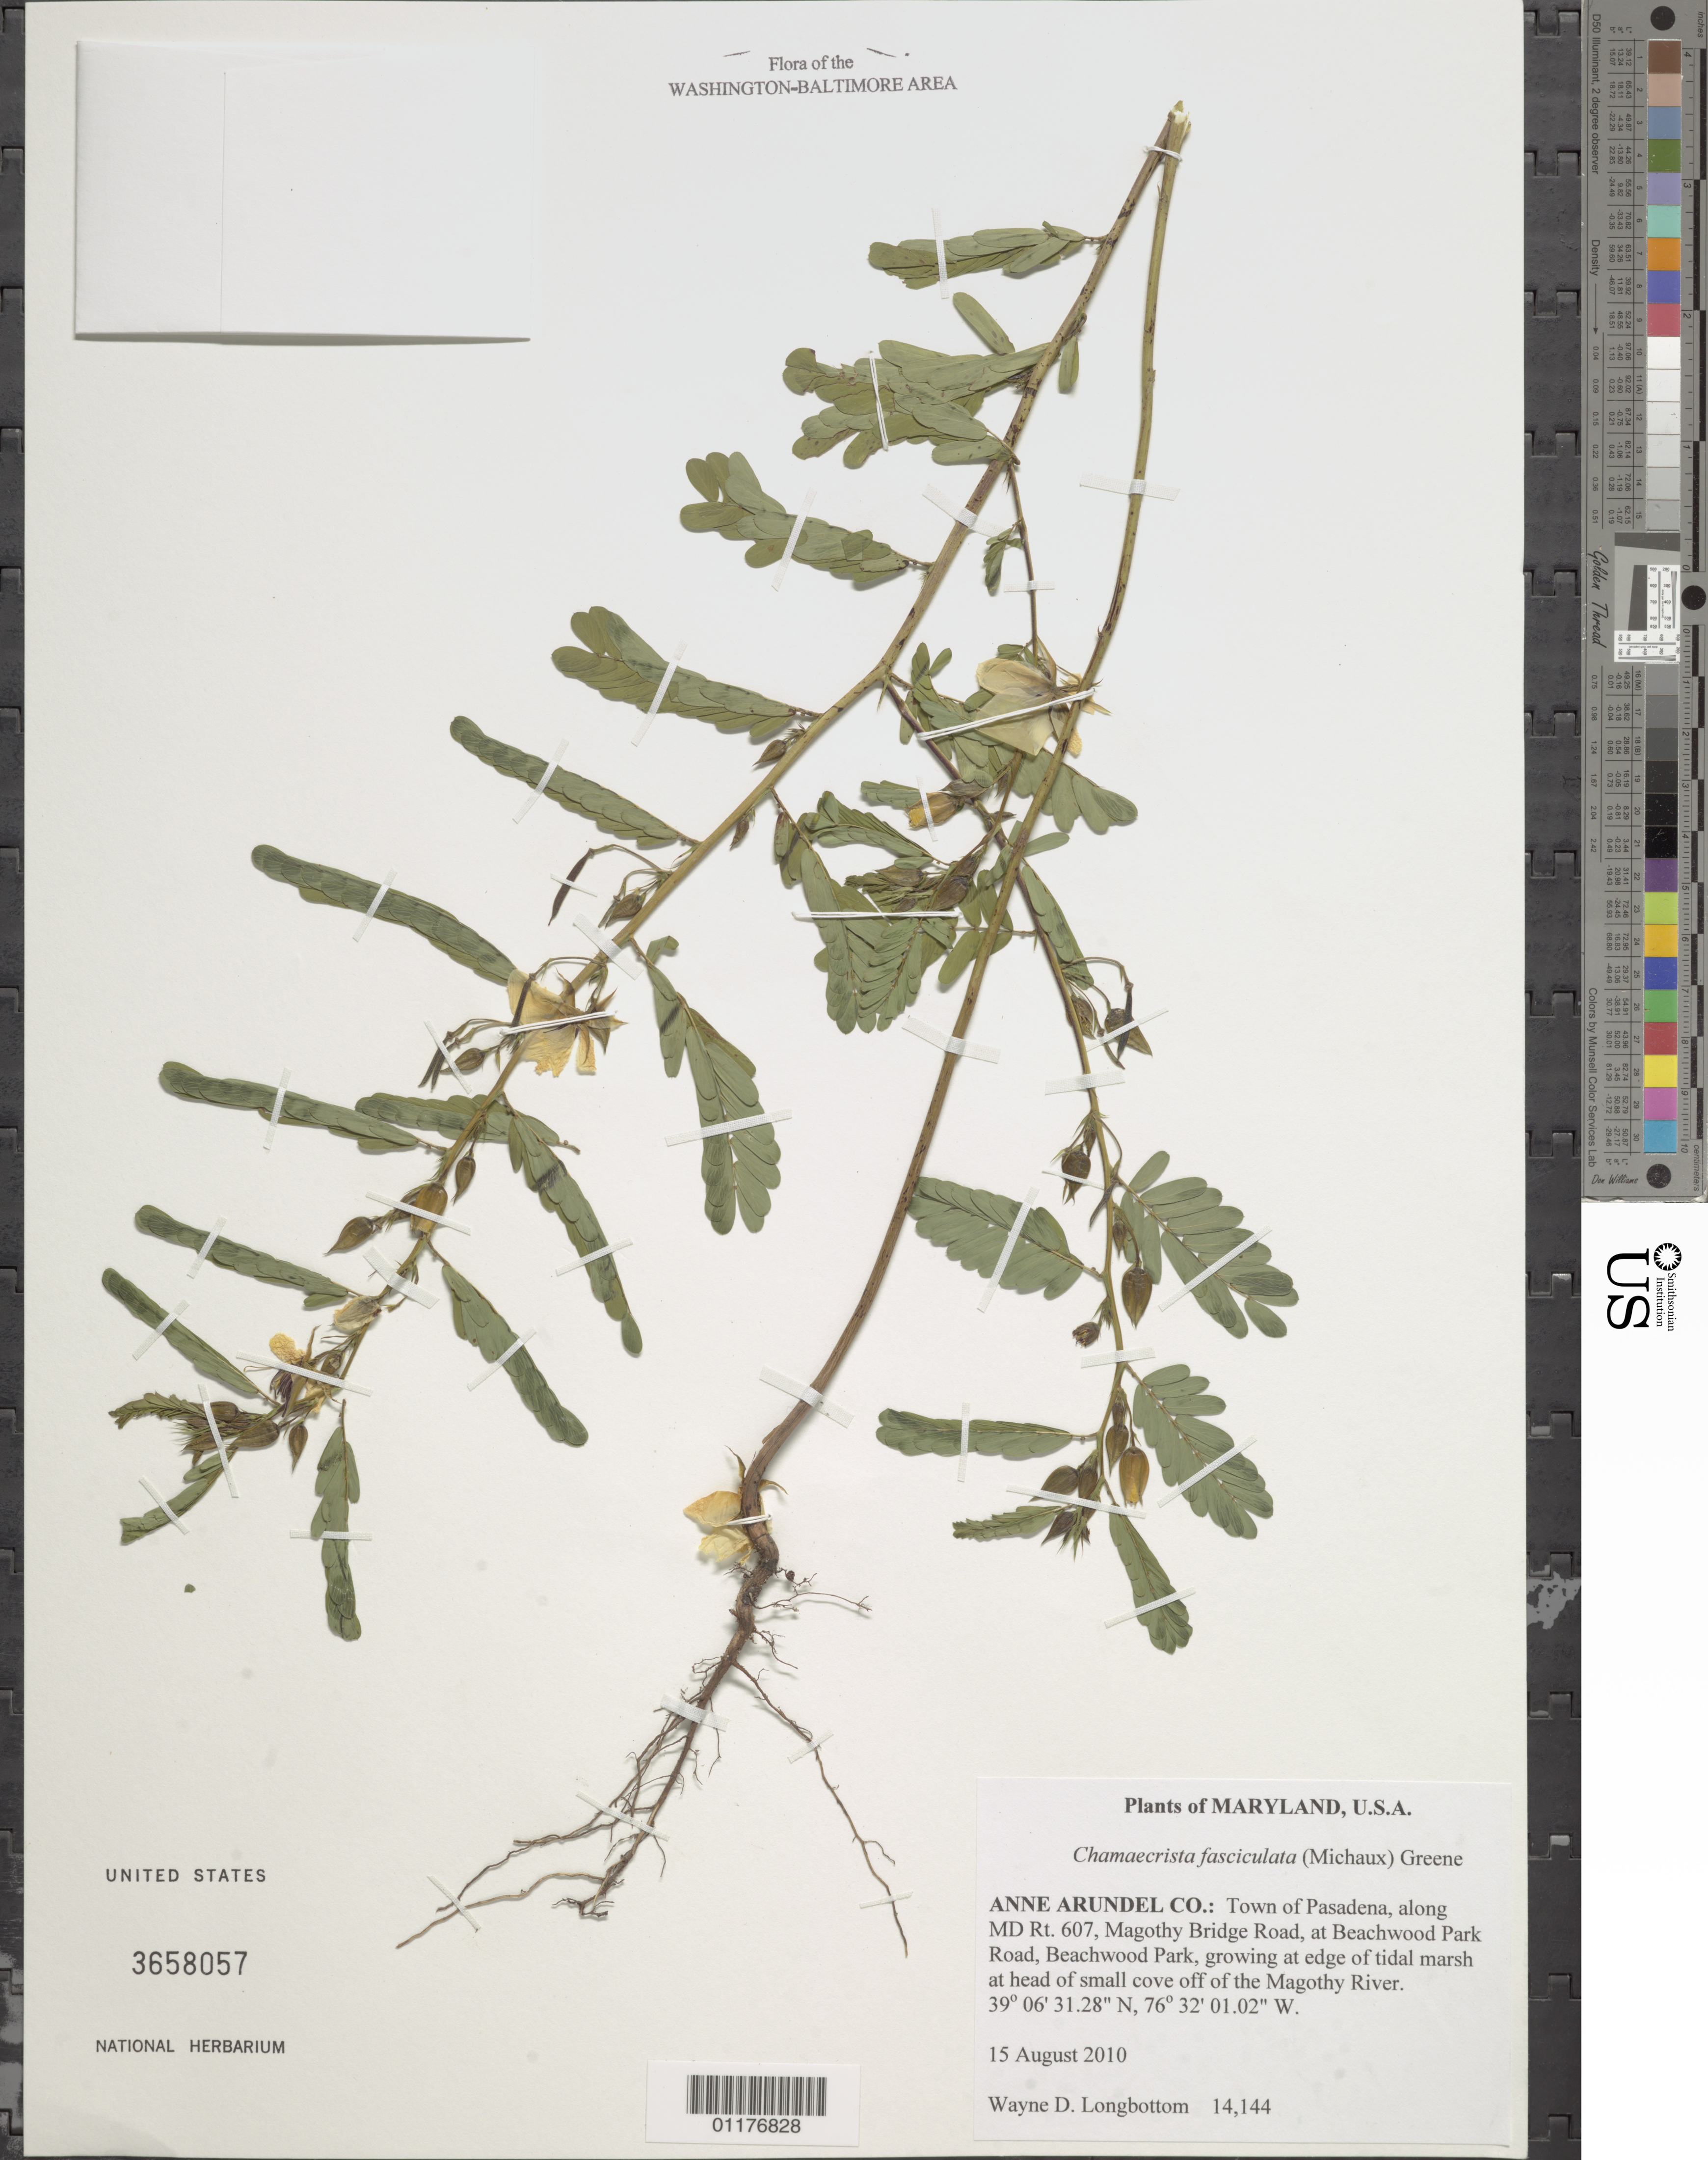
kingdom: Plantae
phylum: Tracheophyta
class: Magnoliopsida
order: Fabales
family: Fabaceae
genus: Chamaecrista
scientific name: Chamaecrista nictitans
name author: (L.) Moench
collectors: W. D. Longbottom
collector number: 14144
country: United States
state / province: Maryland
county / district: Anne Arundel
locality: Pasadena, along MD Rt. 607, Magothy Bridge Road, at Beachwood Park Road, Beachwood Park, head of small cove off the Mgathy River.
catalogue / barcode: US 3658057